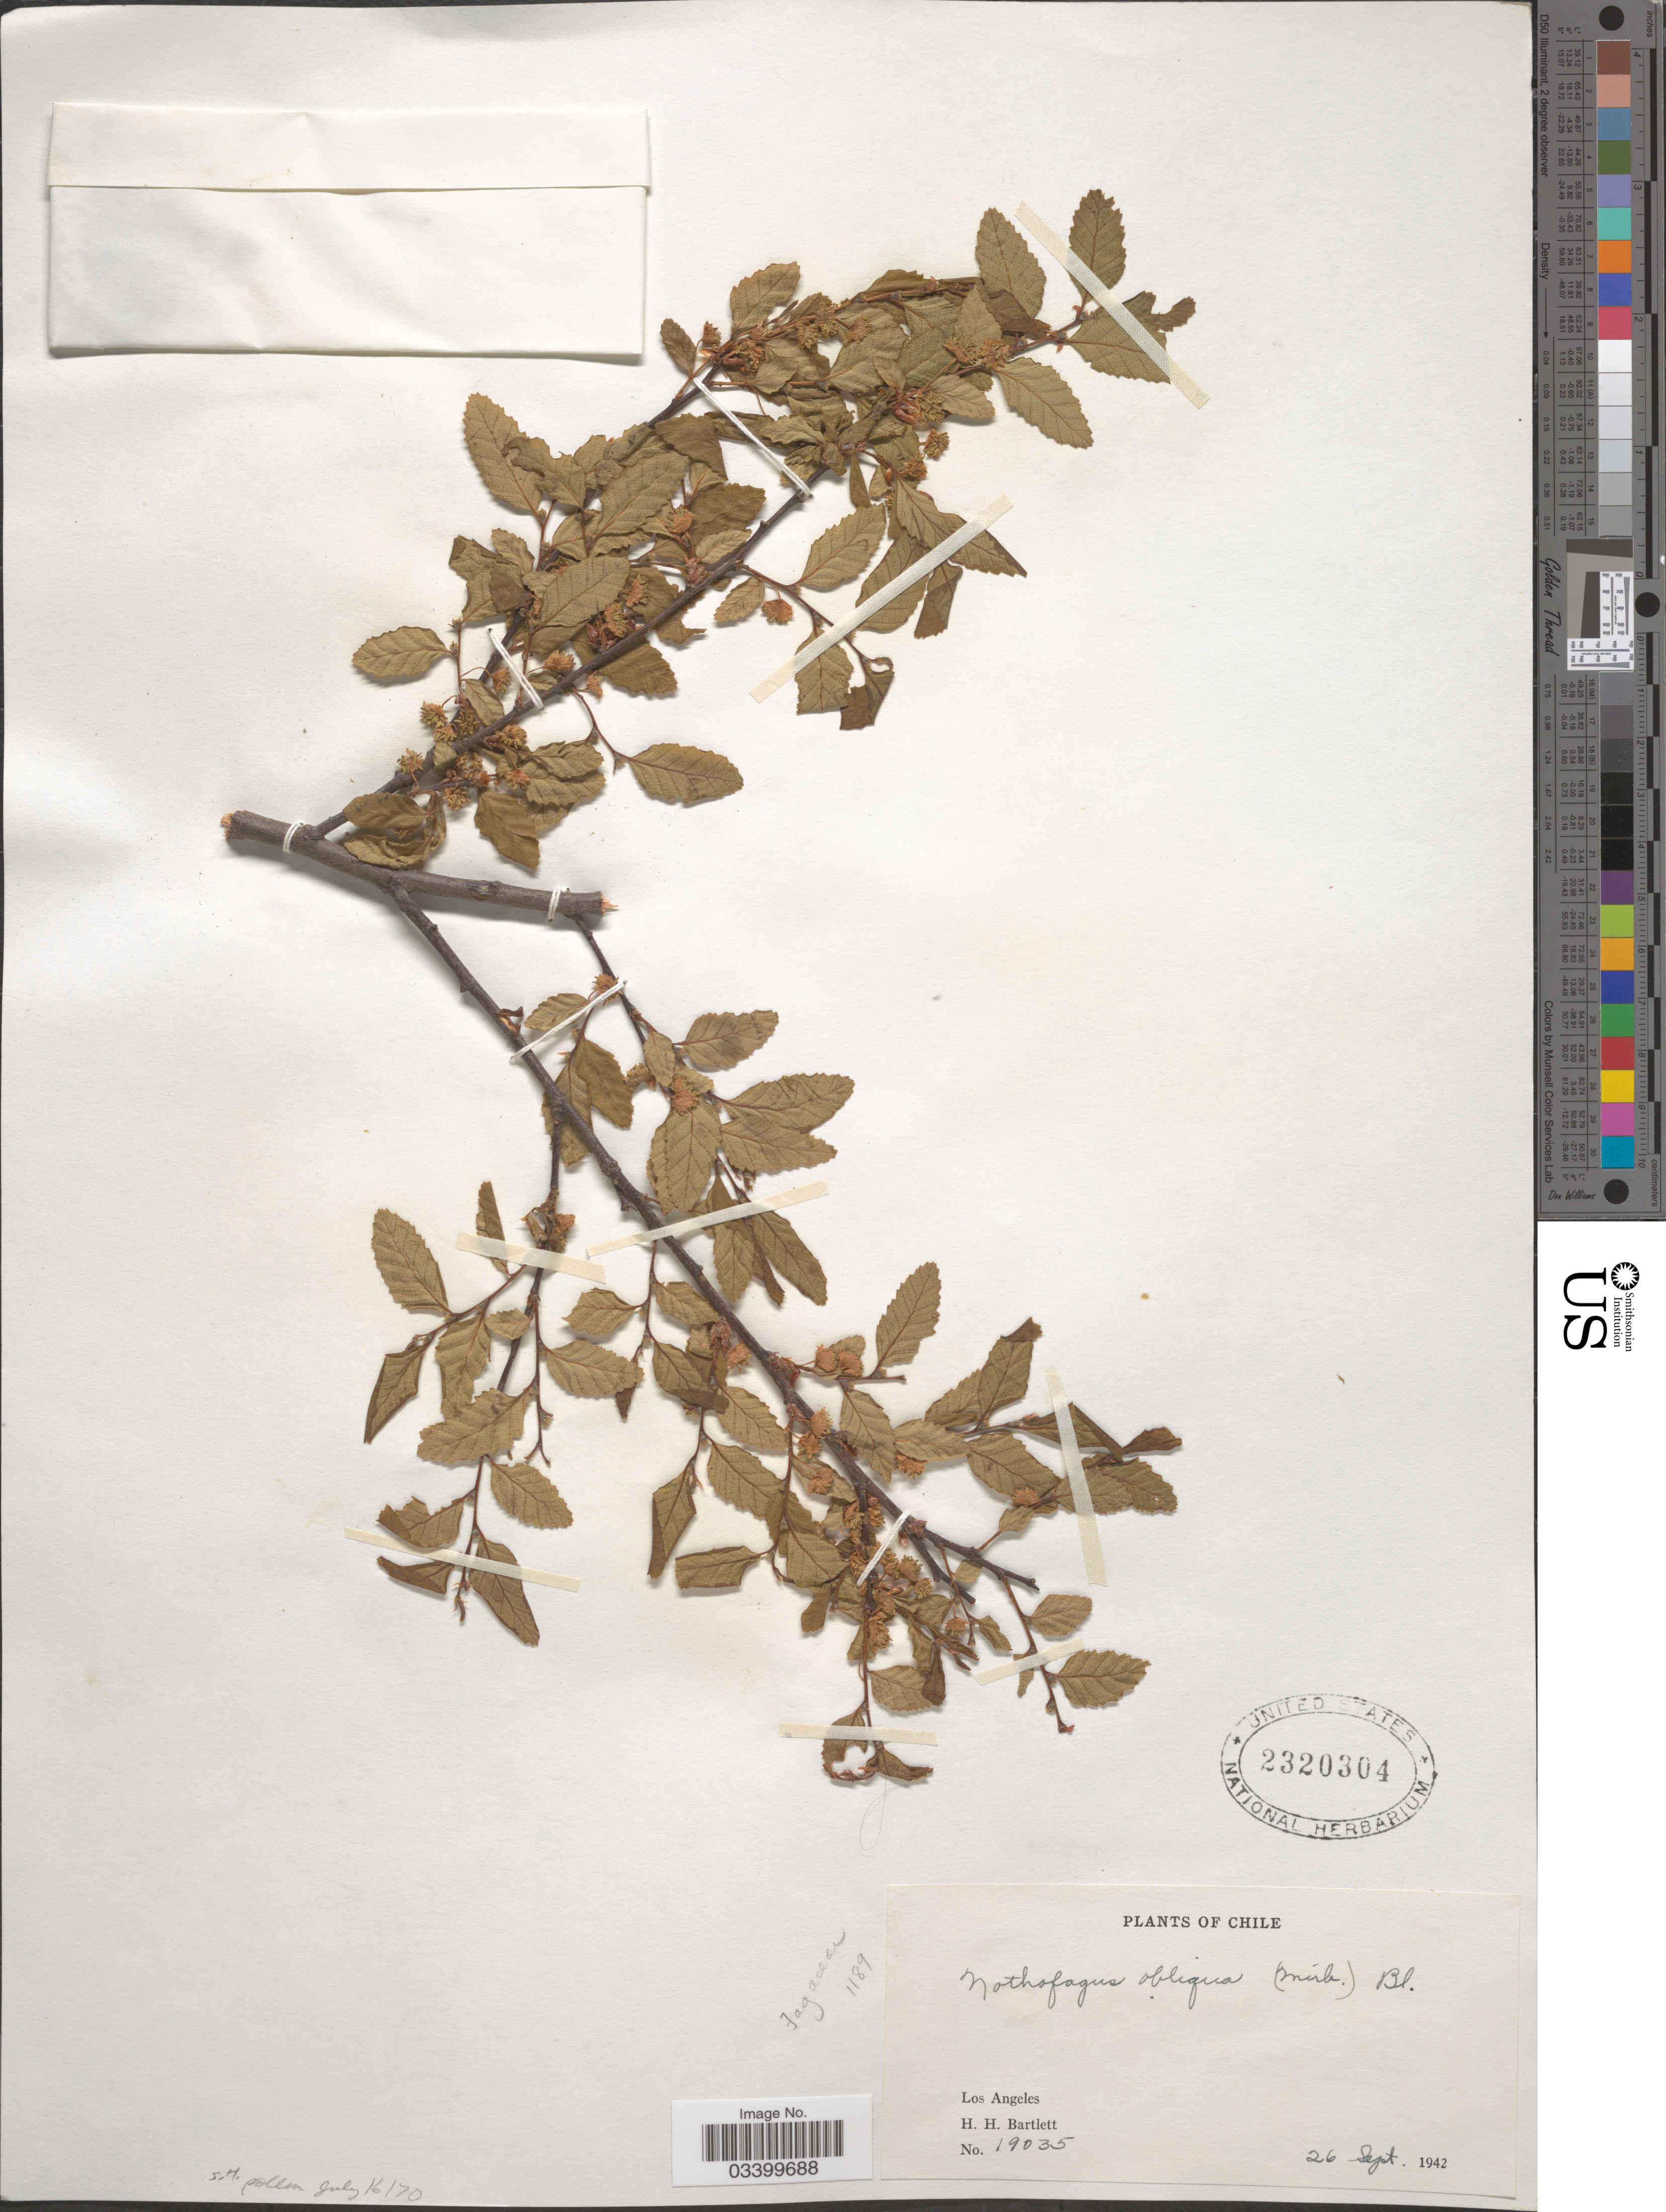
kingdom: Plantae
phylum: Tracheophyta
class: Magnoliopsida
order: Fagales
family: Nothofagaceae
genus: Nothofagus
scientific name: Nothofagus obliqua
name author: (Mirb.) Oerst.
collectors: H. H. Bartlett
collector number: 19035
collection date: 1942-09-26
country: Chile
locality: Los Angeles.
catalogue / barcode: US 2320304